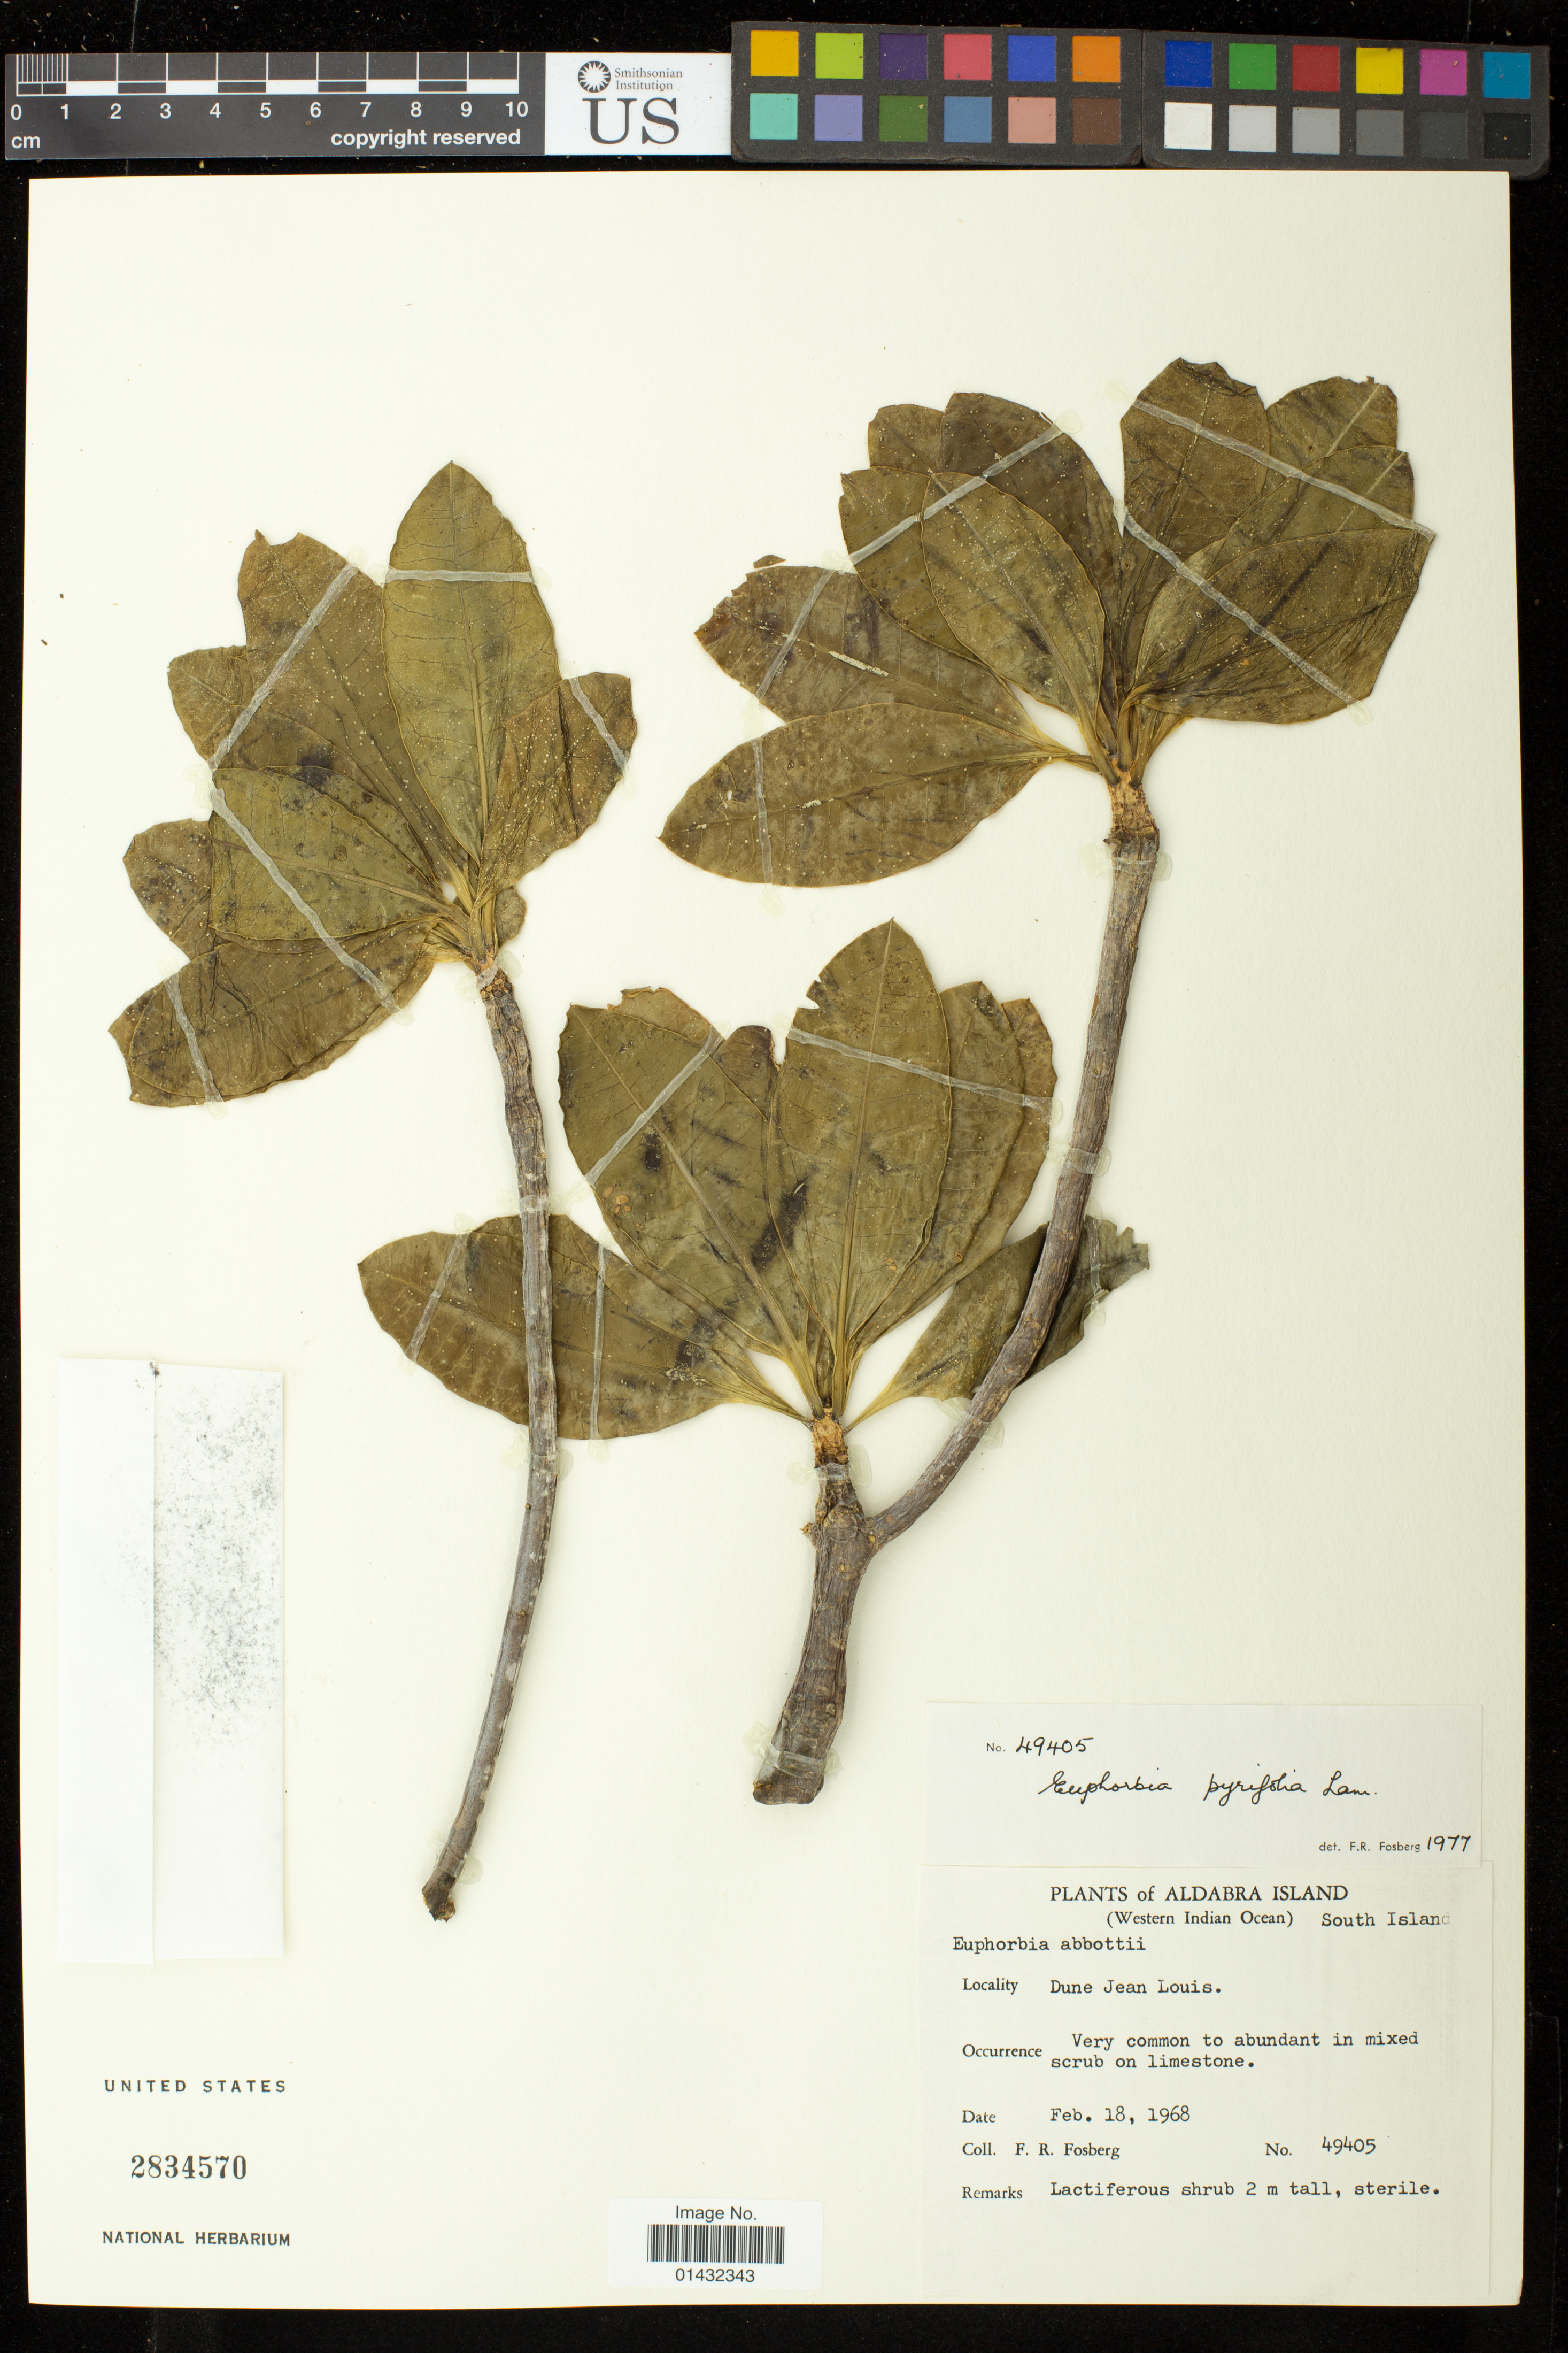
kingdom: Plantae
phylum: Tracheophyta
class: Magnoliopsida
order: Malpighiales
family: Euphorbiaceae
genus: Euphorbia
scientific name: Euphorbia pyrifolia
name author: Lam.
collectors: F. R. Fosberg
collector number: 49405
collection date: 1968-02-18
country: Seychelles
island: Aldabra Atoll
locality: Aldabra Island; South Island; Dune Jean Louis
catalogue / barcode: US 2834570